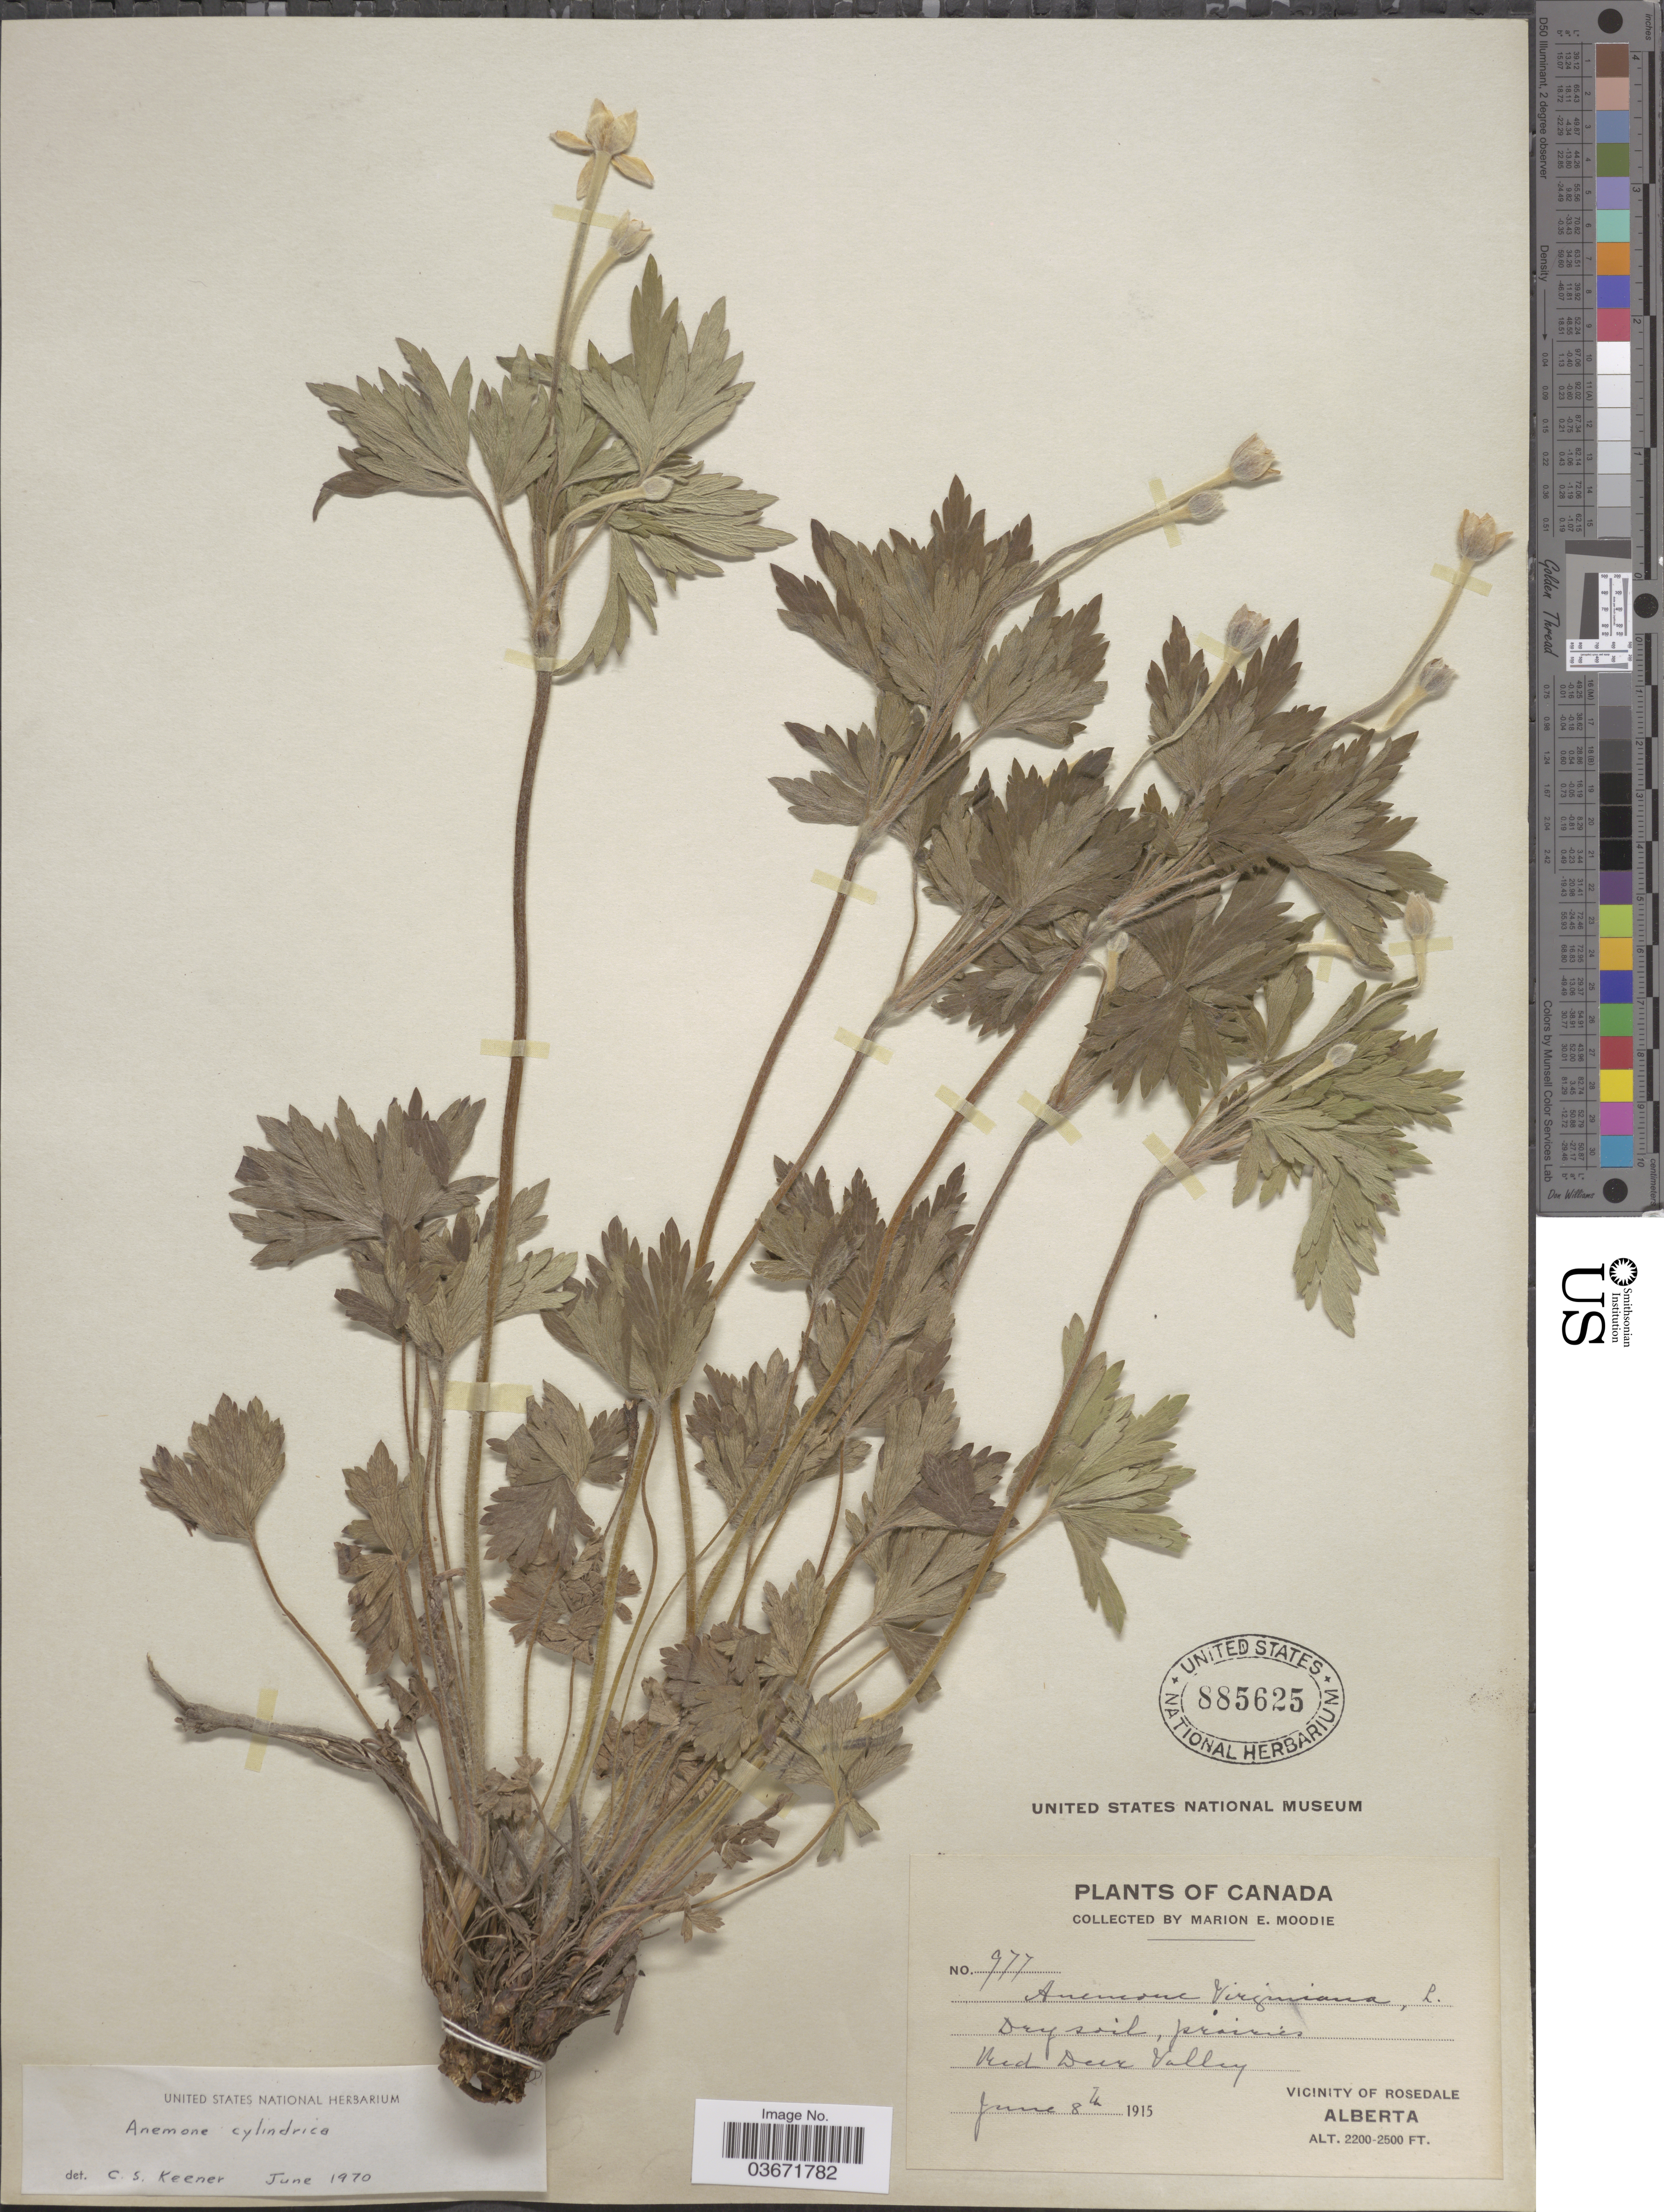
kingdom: Plantae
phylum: Tracheophyta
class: Magnoliopsida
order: Ranunculales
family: Ranunculaceae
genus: Anemone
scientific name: Anemone cylindrica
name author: A. Gray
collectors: M. E. Moodie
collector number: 977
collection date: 1915-06-08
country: Canada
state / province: Alberta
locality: Red Deer Valley. Vicinity of Rosedale.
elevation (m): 671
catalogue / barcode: US 885625